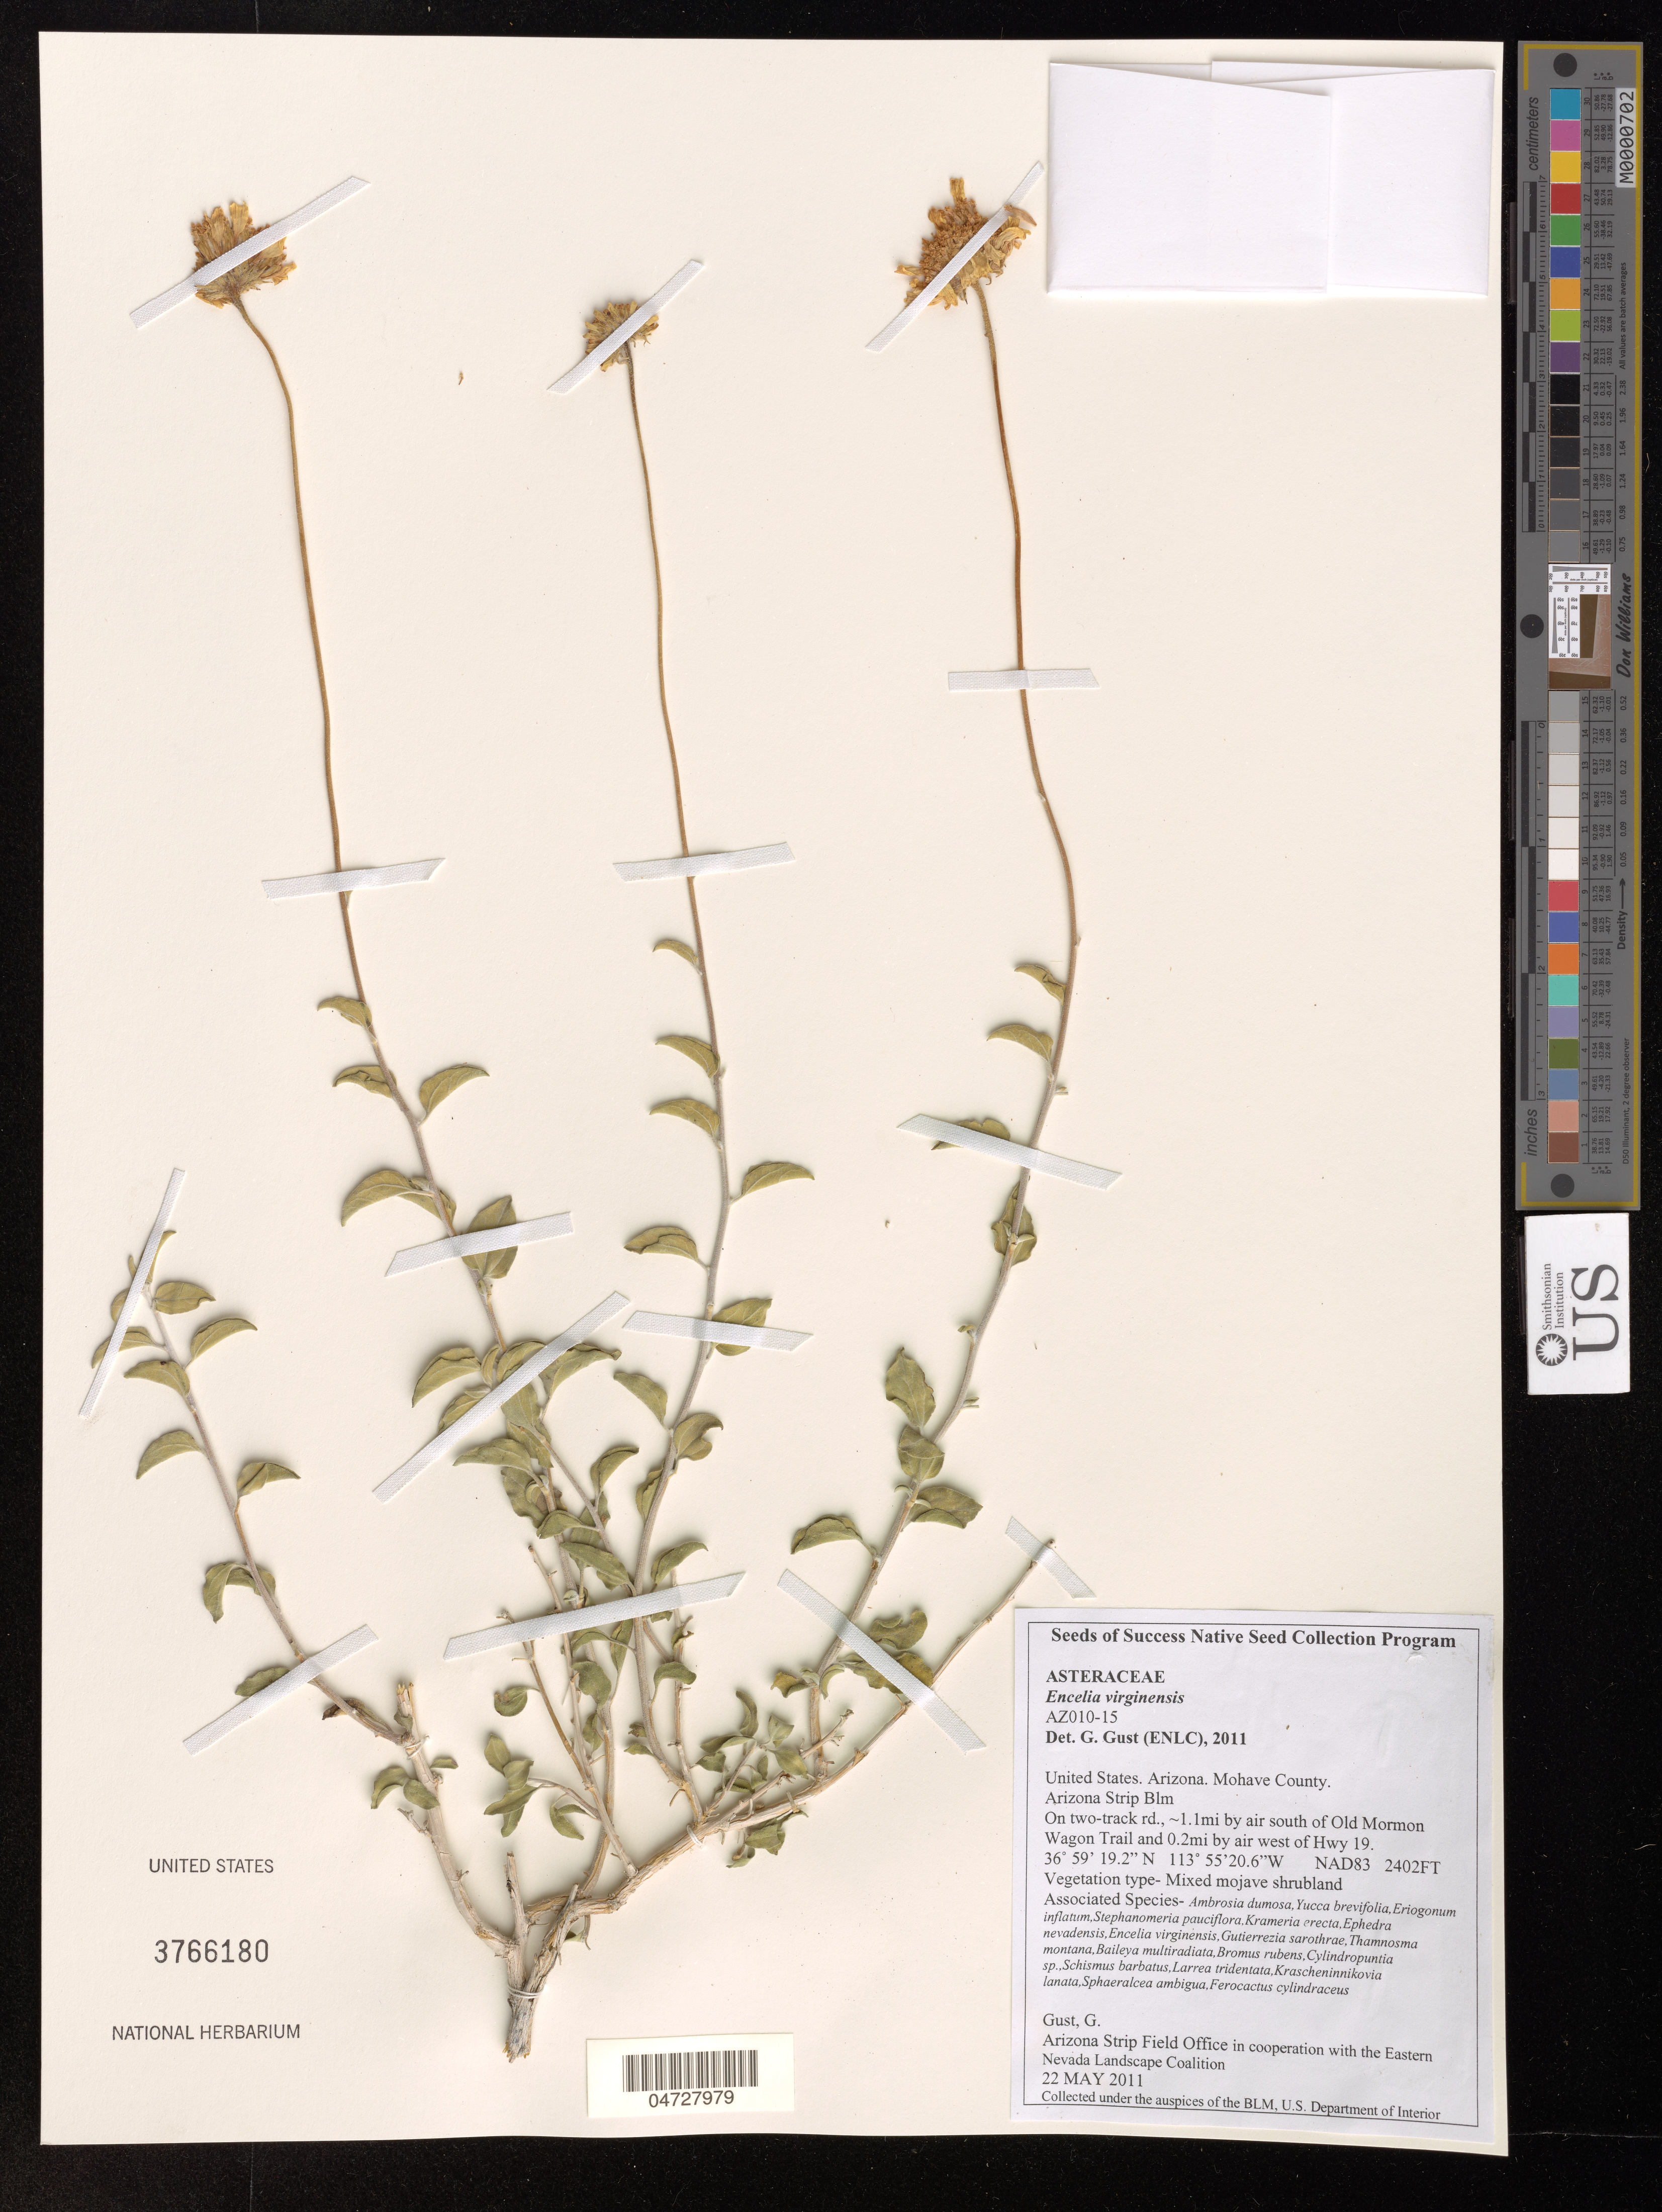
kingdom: Plantae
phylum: Tracheophyta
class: Magnoliopsida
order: Asterales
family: Asteraceae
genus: Encelia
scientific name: Encelia virginensis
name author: A. Nelson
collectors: G. Gust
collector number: AZ010-15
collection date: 2011-05-22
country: United States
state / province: Arizona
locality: Mohave County. Arizona Strip Blm. On two-track rd., ~1.1mi by air south of Old Mormon Wagon Trail and 0.2mi by air west of Hwy 19.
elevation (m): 732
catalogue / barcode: US 3766180